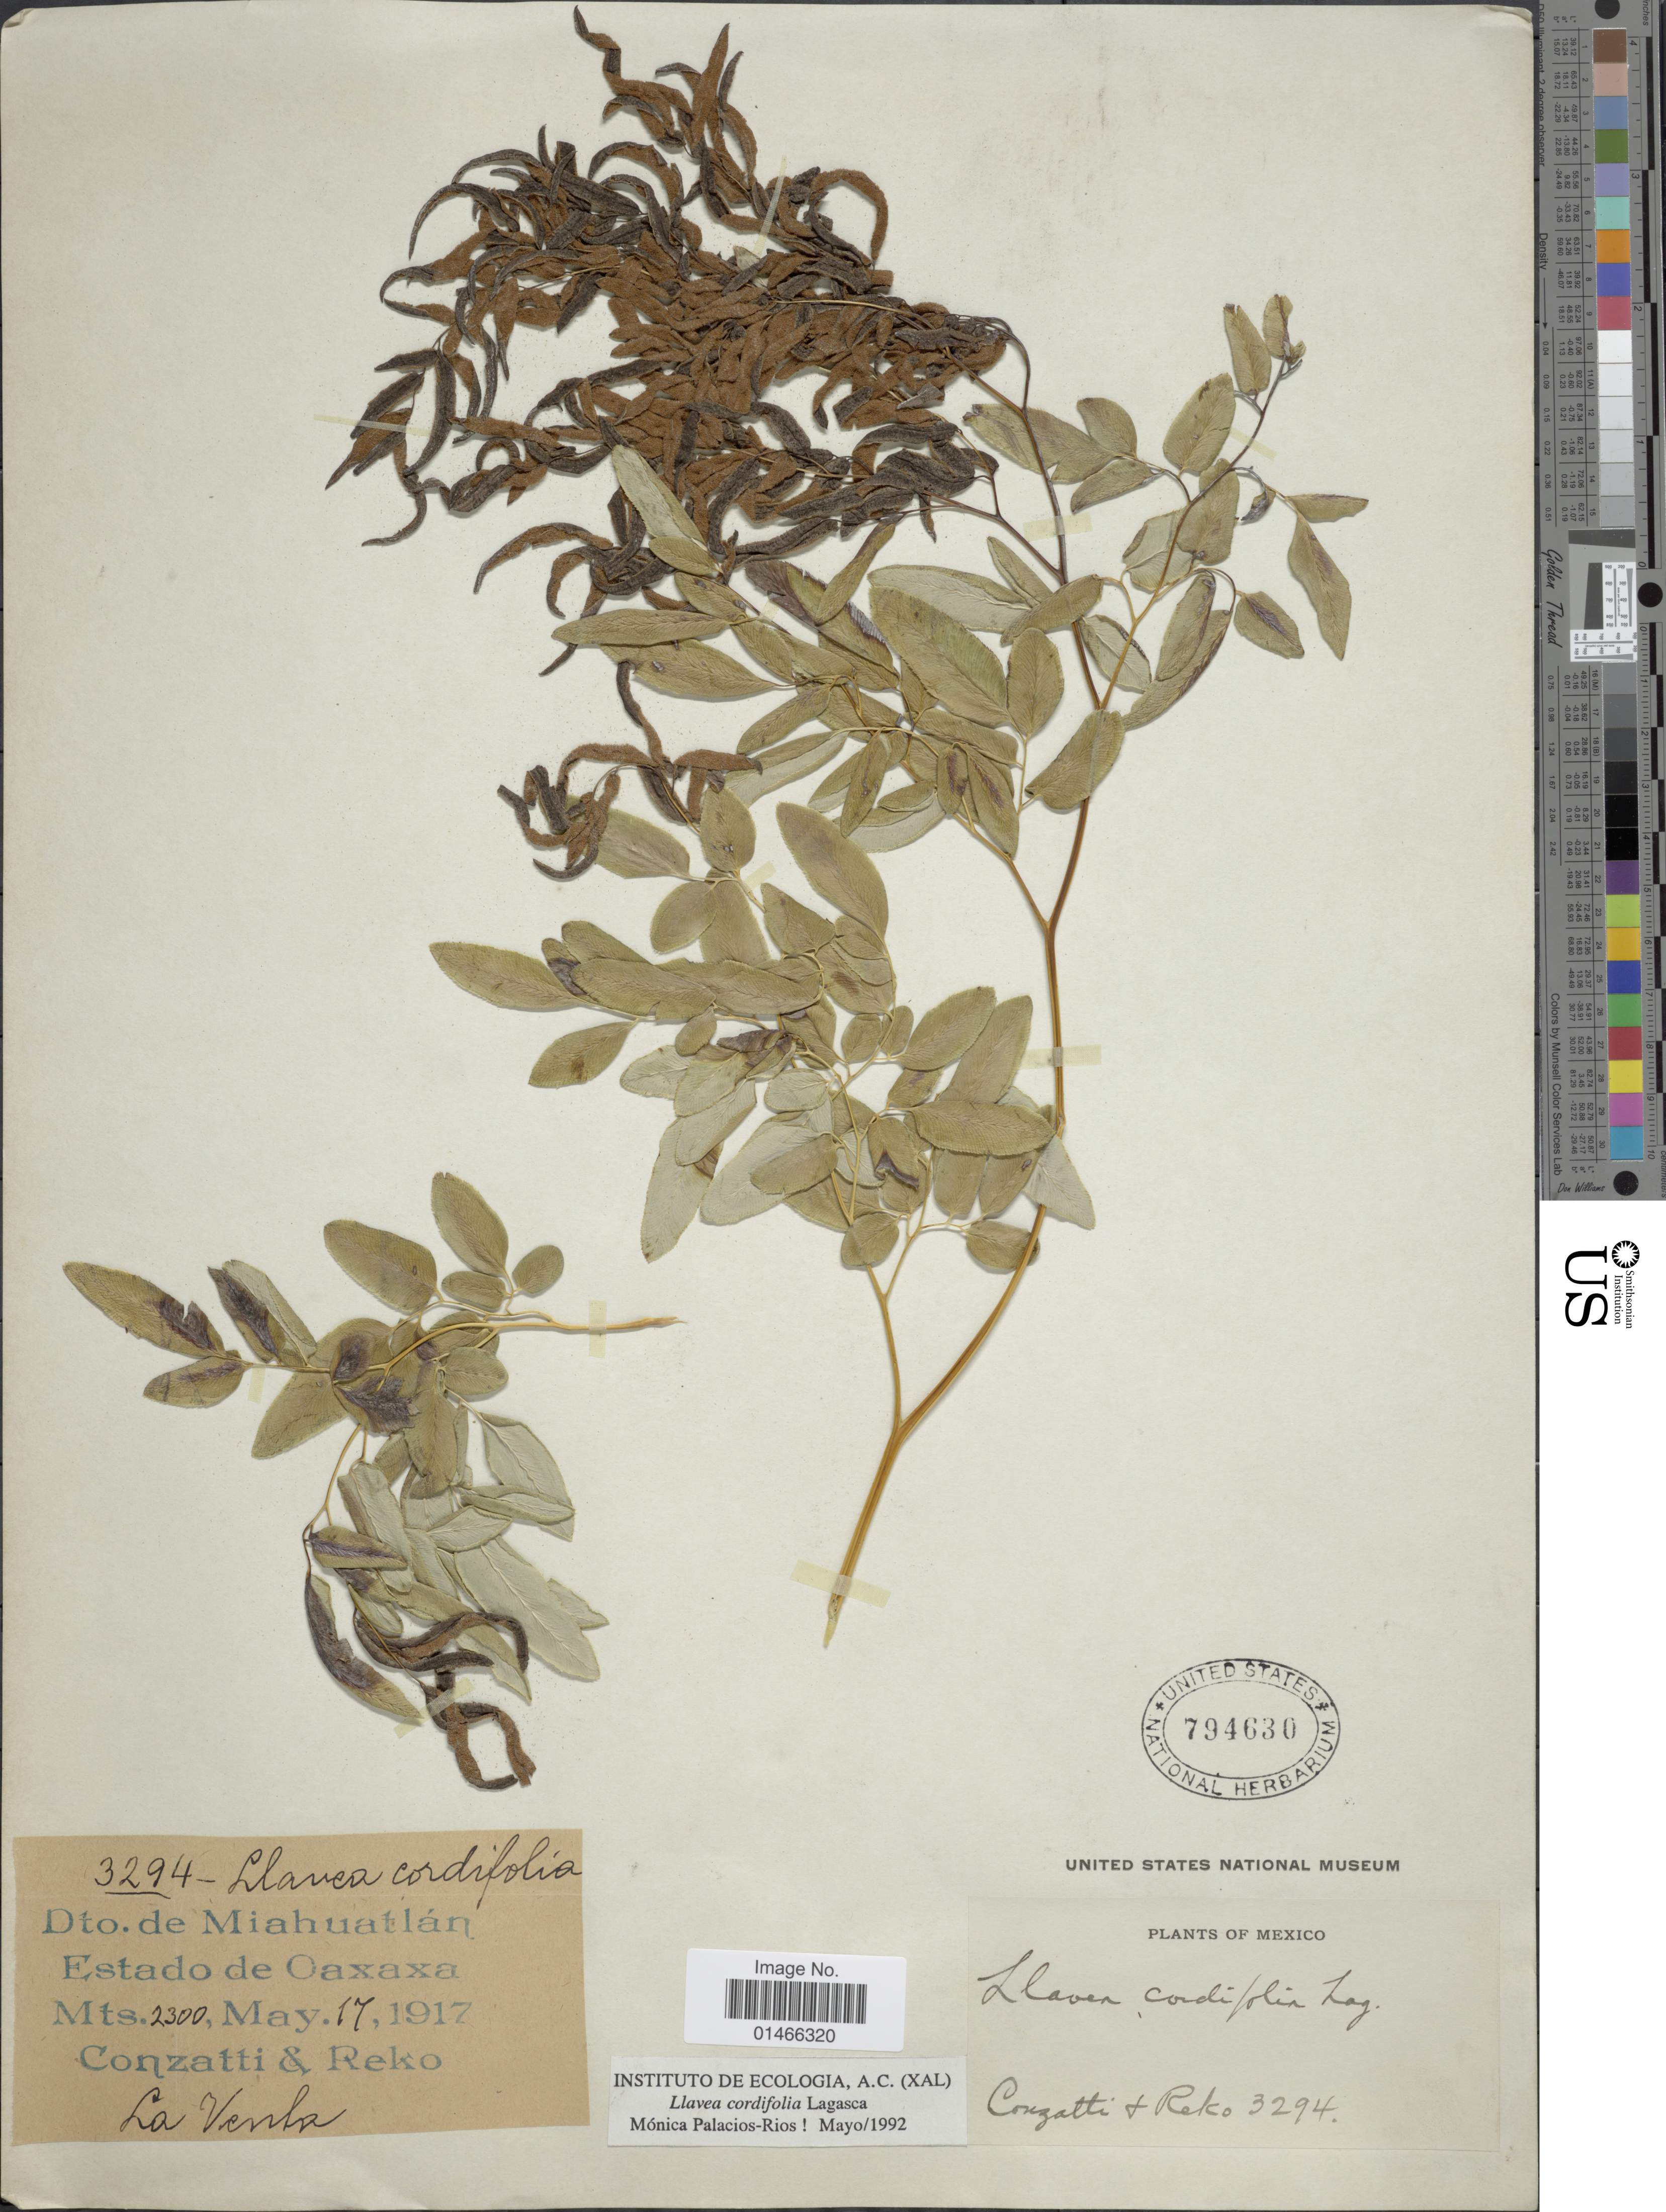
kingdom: Plantae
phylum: Tracheophyta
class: Polypodiopsida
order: Polypodiales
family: Pteridaceae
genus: Llavea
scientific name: Llavea cordifolia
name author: Lag.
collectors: Conzatti, -- & -. Reko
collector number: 3294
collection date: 1917-05-17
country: Mexico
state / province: Oaxaca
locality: Dto. de Miahuatlan. Estado de Oaxaxa. La Venta.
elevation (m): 2300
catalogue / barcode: US 794630